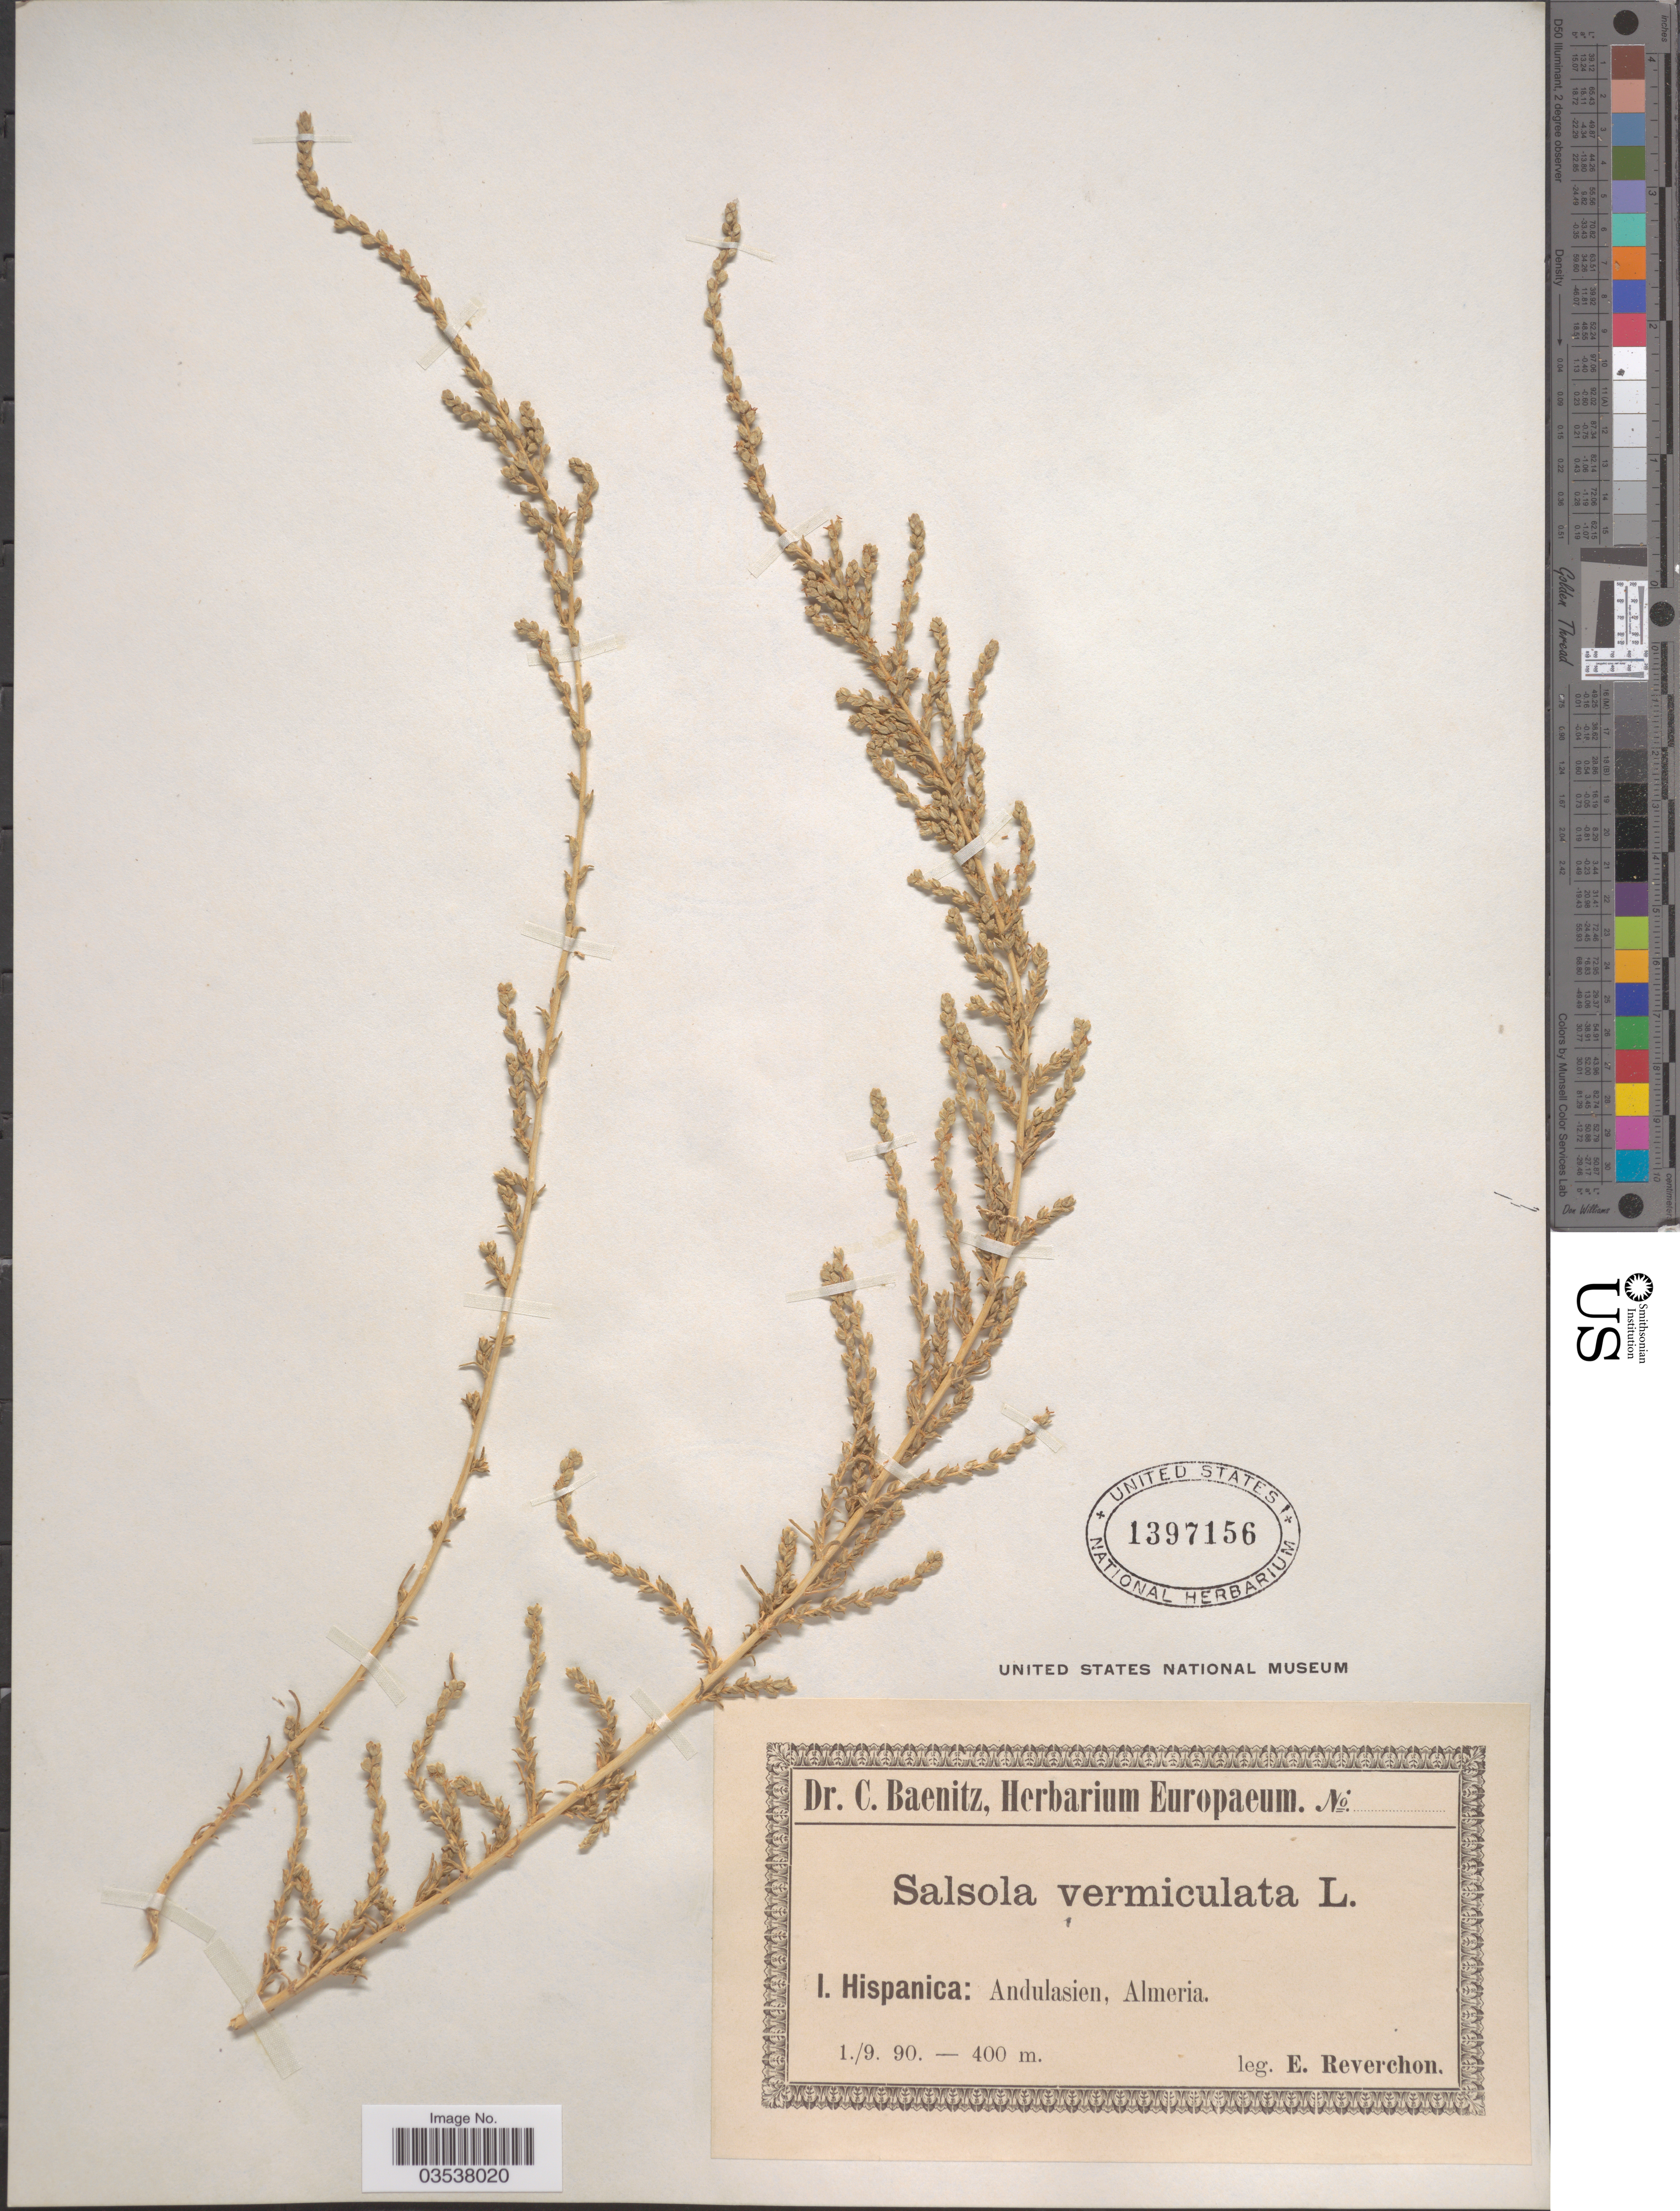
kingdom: Plantae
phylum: Tracheophyta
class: Magnoliopsida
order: Caryophyllales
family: Amaranthaceae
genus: Caroxylon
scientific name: Caroxylon vermiculatum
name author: (L.) Akhani & Roalson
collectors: E. Reverchon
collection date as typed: Transcribed d/m/y: 1/9/90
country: Spain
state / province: Andalucía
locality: I. Hispanica: Andulasien, Almeria.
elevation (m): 400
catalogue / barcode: US 1397156